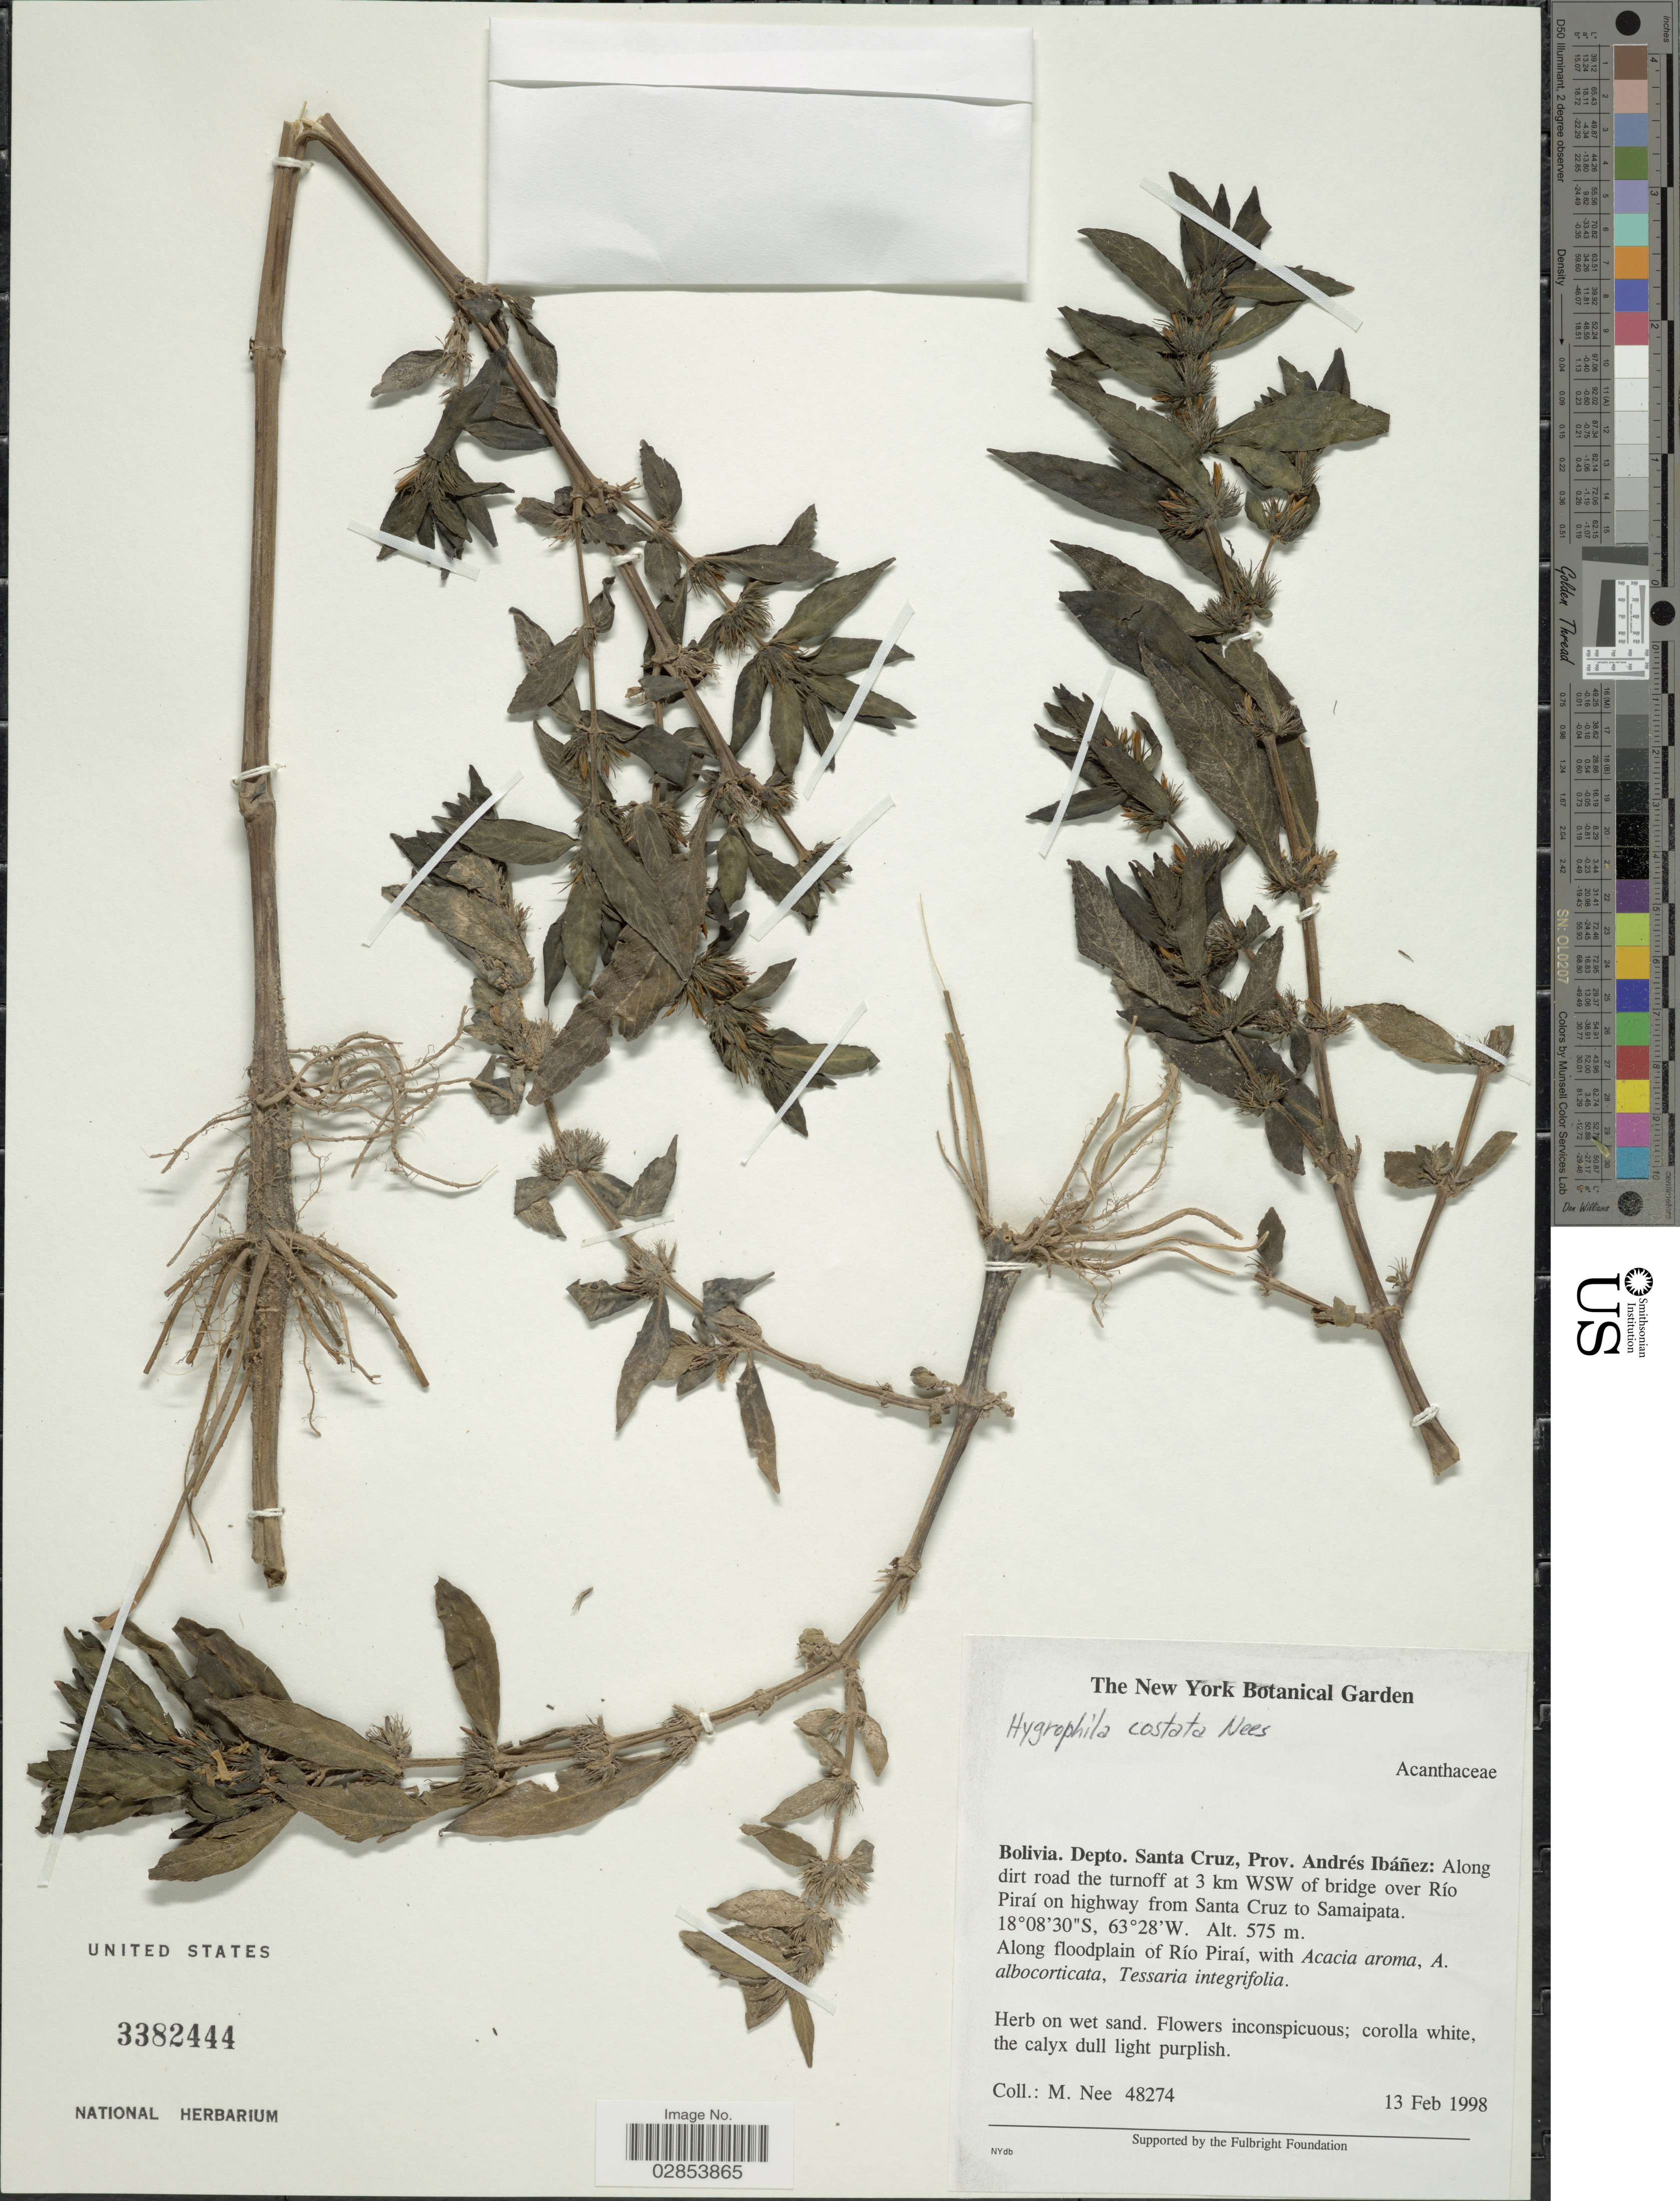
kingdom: Plantae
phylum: Tracheophyta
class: Magnoliopsida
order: Lamiales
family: Acanthaceae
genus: Hygrophila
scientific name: Hygrophila costata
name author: Nees & T. Nees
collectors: M. Nee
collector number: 48274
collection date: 1998-02-13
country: Bolivia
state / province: Santa Cruz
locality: Depto. Santa Cruz, Prov. Andrés Ibáñez: Along dirt road the turnoff at 3 km WSW of bridge over Río Piraí on highway from Santa Cruz to Samaipata.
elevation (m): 575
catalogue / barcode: US 3382444